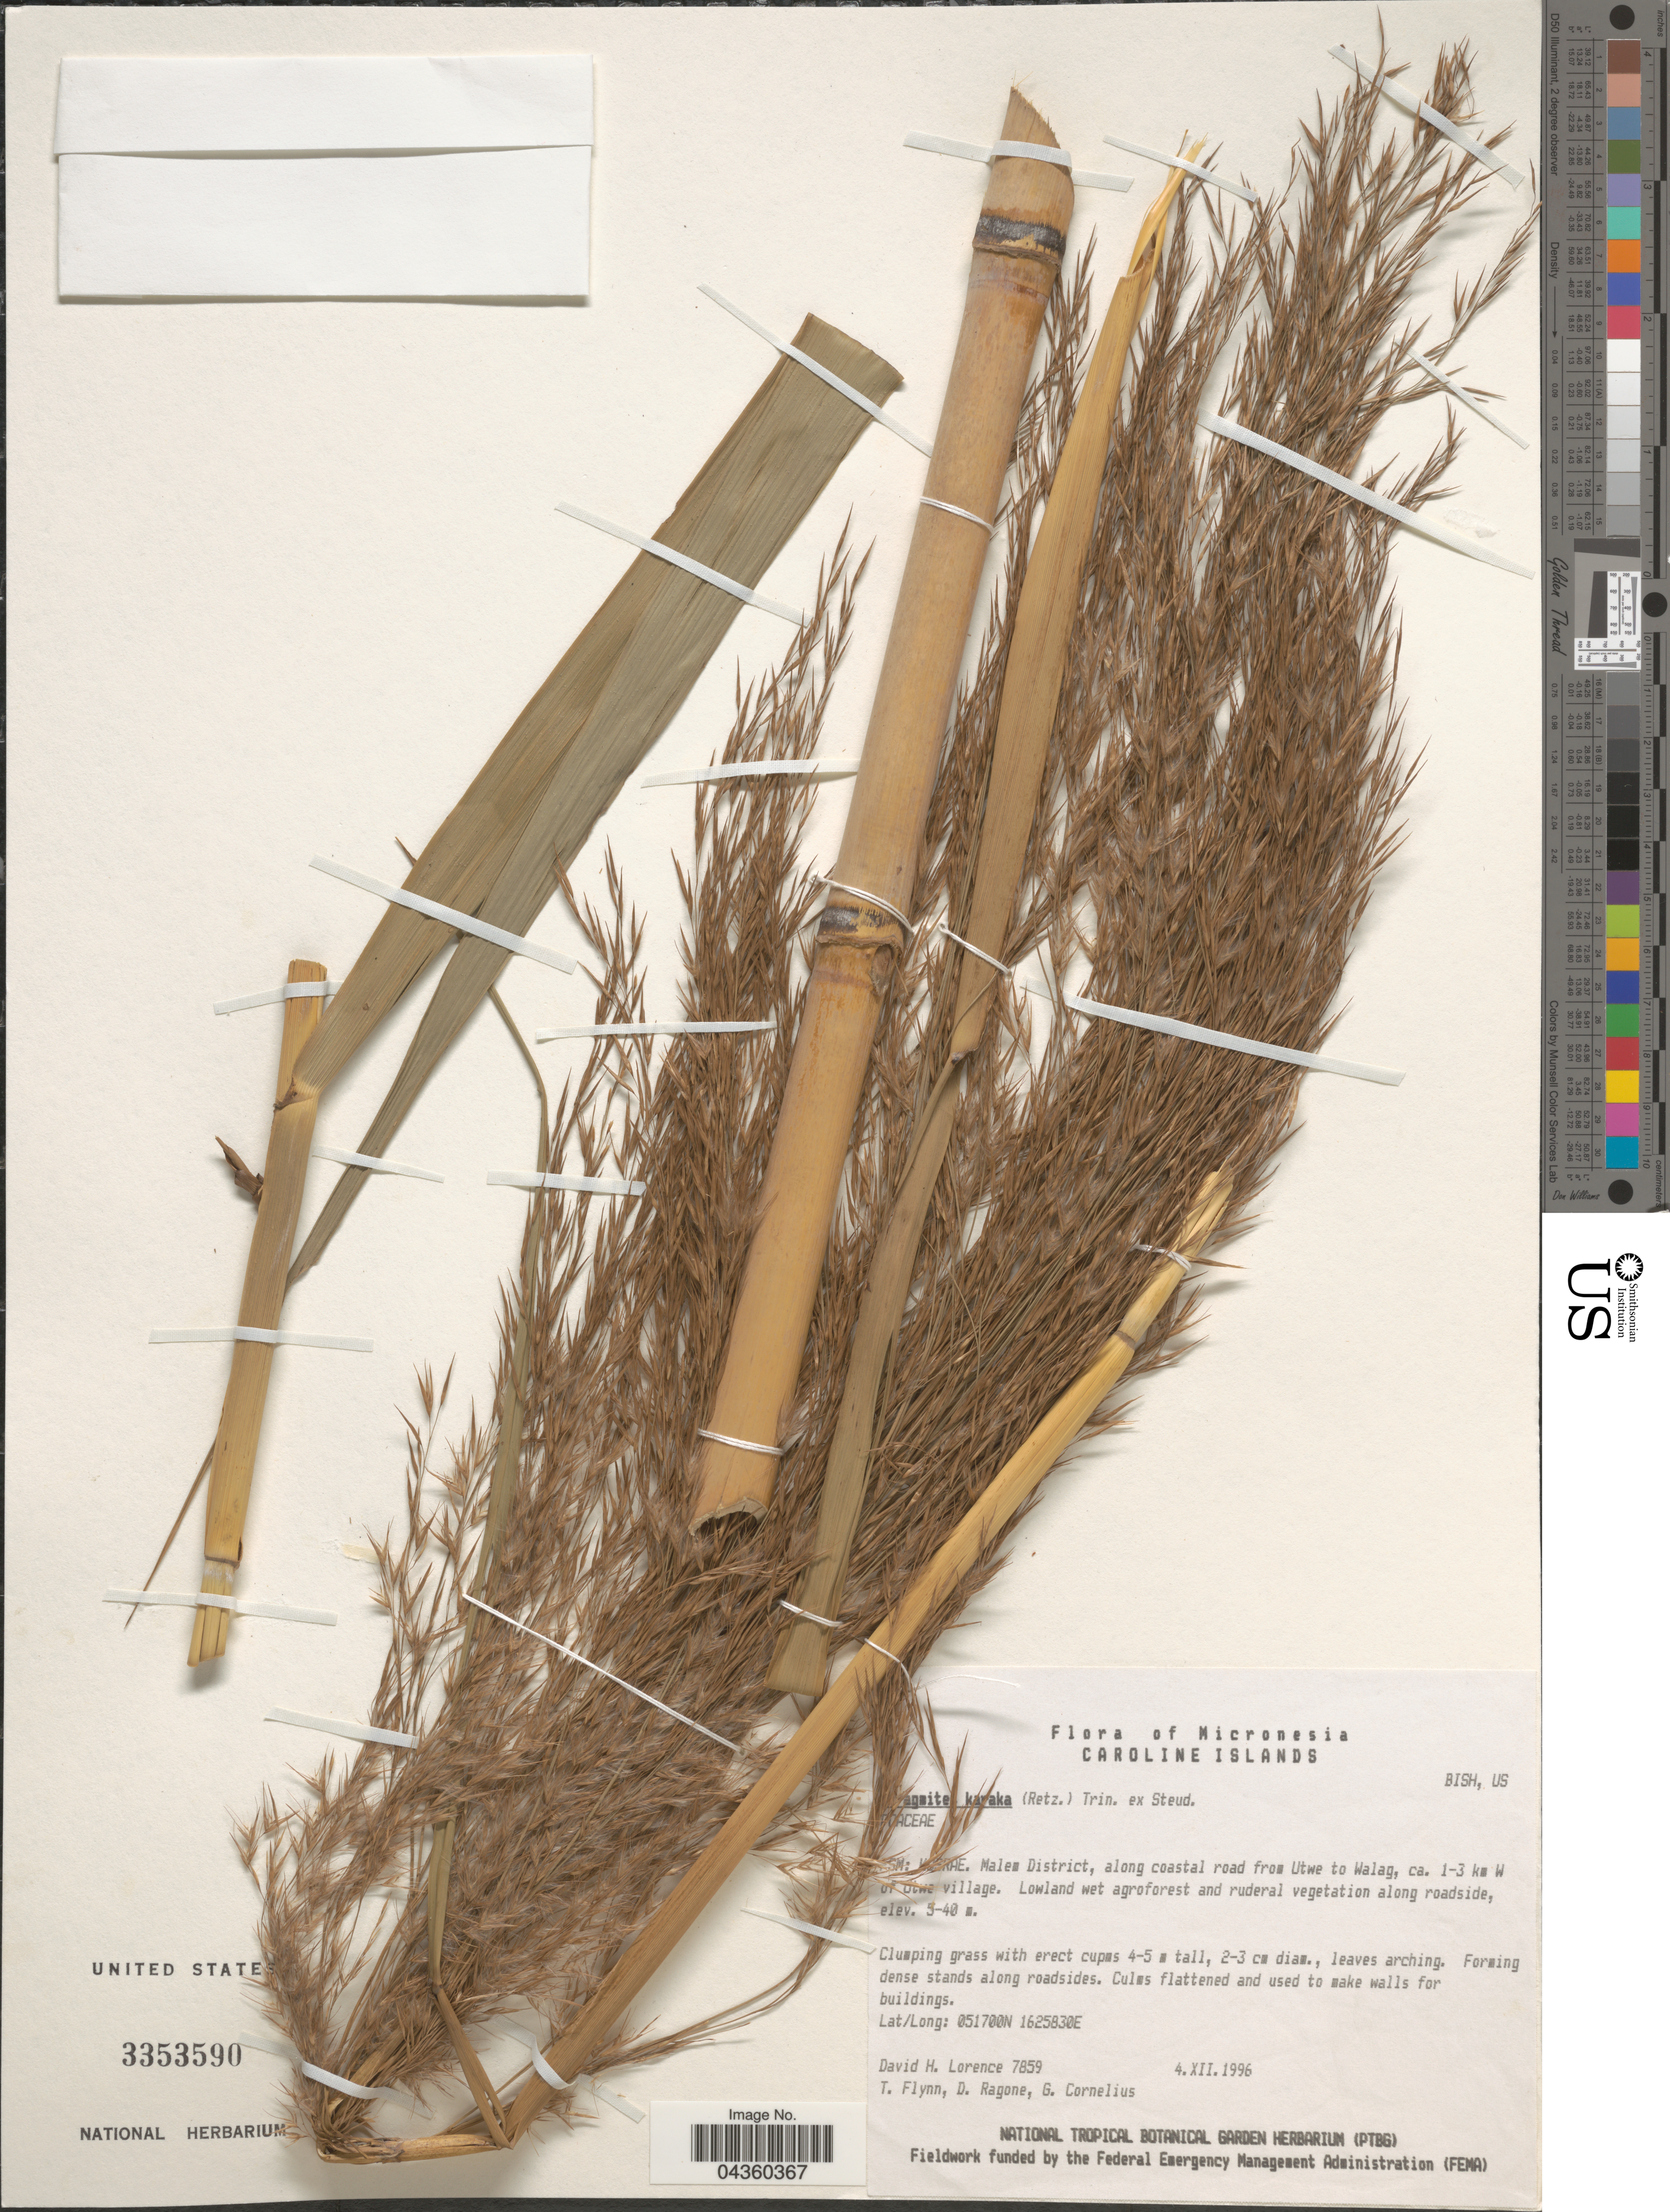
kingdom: Plantae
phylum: Tracheophyta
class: Liliopsida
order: Poales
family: Poaceae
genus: Phragmites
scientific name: Phragmites karka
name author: (Retz.) Trin. ex Steud.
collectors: D. Lorence, T. Flynn, D. Ragone & G. Cornelius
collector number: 7859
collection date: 1996-12-04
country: Micronesia, Federated States of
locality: Micronesia. Caroline Islands. [illegible text]: [illegible text]. Malem District, along coastal road from Utwe to Walag, ca. 1-3 km W of Otwe village.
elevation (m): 5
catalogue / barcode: US 3353590